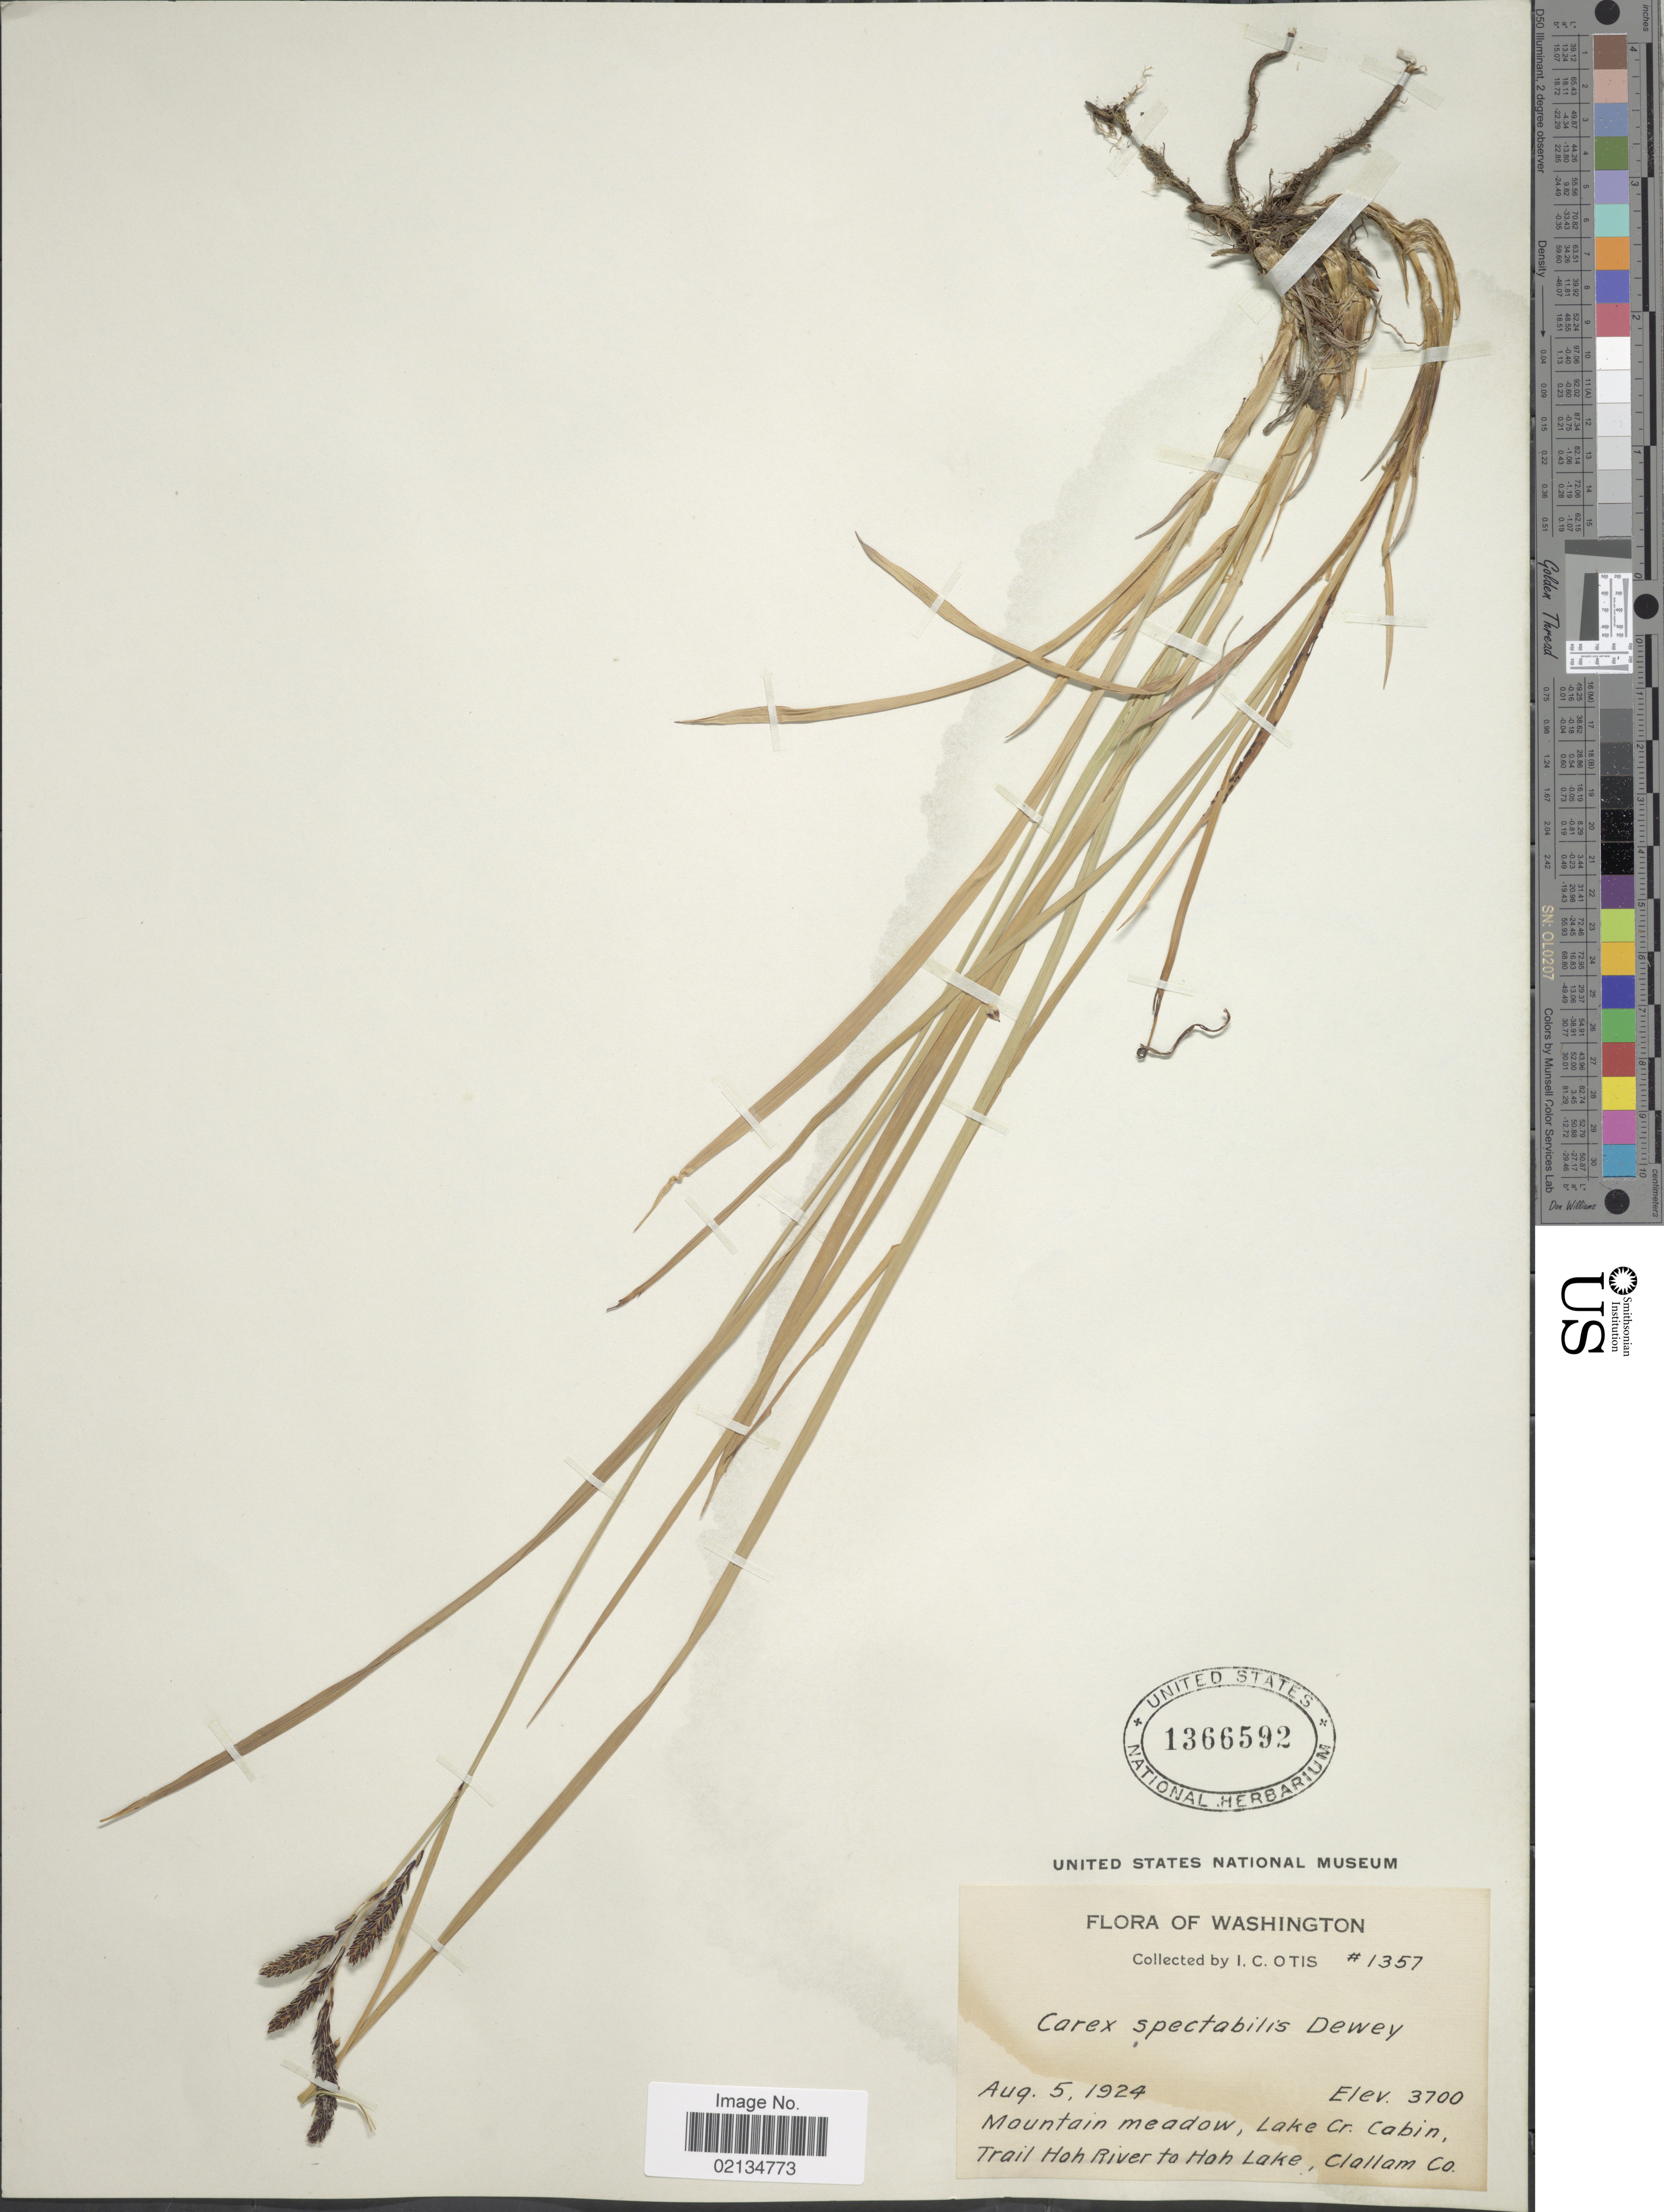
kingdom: Plantae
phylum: Tracheophyta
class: Liliopsida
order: Poales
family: Cyperaceae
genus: Carex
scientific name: Carex spectabilis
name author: Dewey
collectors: I. C. Otis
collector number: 1357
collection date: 1924-08-05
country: United States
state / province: Washington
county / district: Clallam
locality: Mountain meadow, Lake Cr. Cabin, Trail Hoh River to Hoh Lake, Clallam Co.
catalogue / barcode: US 1366592